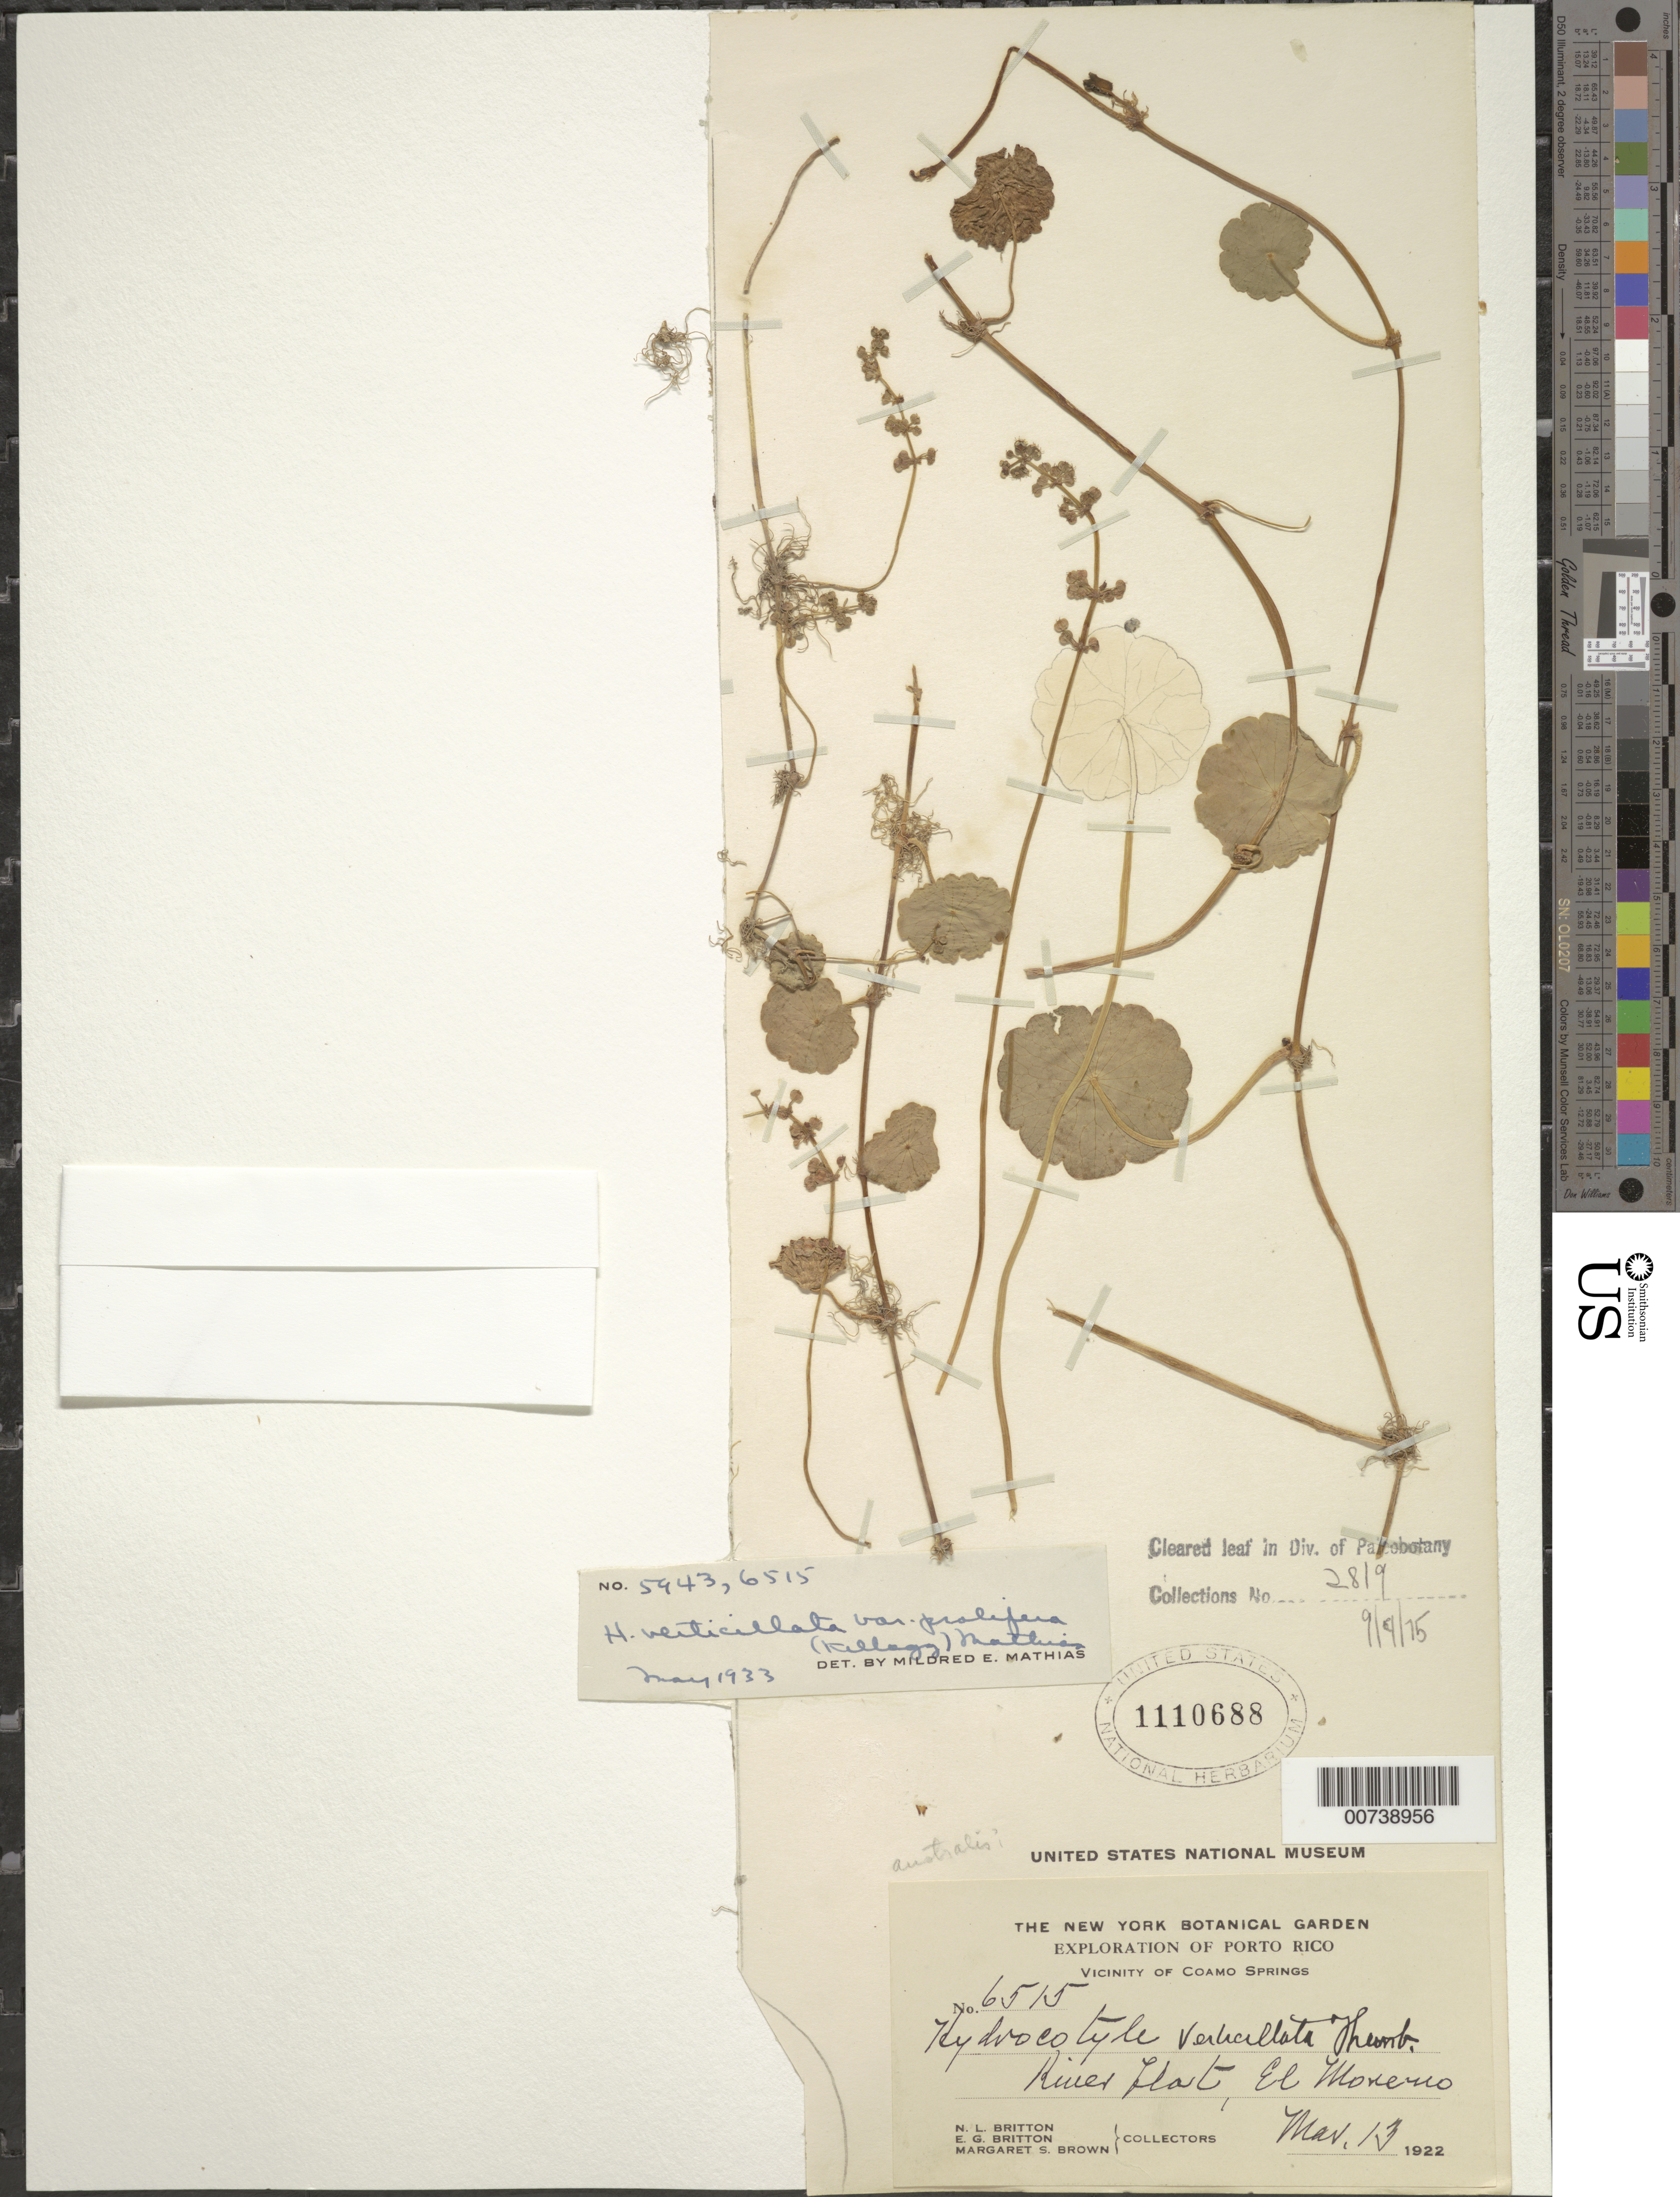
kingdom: Plantae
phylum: Tracheophyta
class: Magnoliopsida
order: Apiales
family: Araliaceae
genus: Hydrocotyle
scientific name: Hydrocotyle verticillata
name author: Thunb.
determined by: Mathias, M. E.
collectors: N. Britton, E. G. Britton & M. S. Brown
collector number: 6515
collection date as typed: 13 Mar 1922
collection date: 1922-03-13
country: Puerto Rico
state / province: Coamo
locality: Vicinity of Coamo Springs, El moreno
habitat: River plot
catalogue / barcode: US 1110688